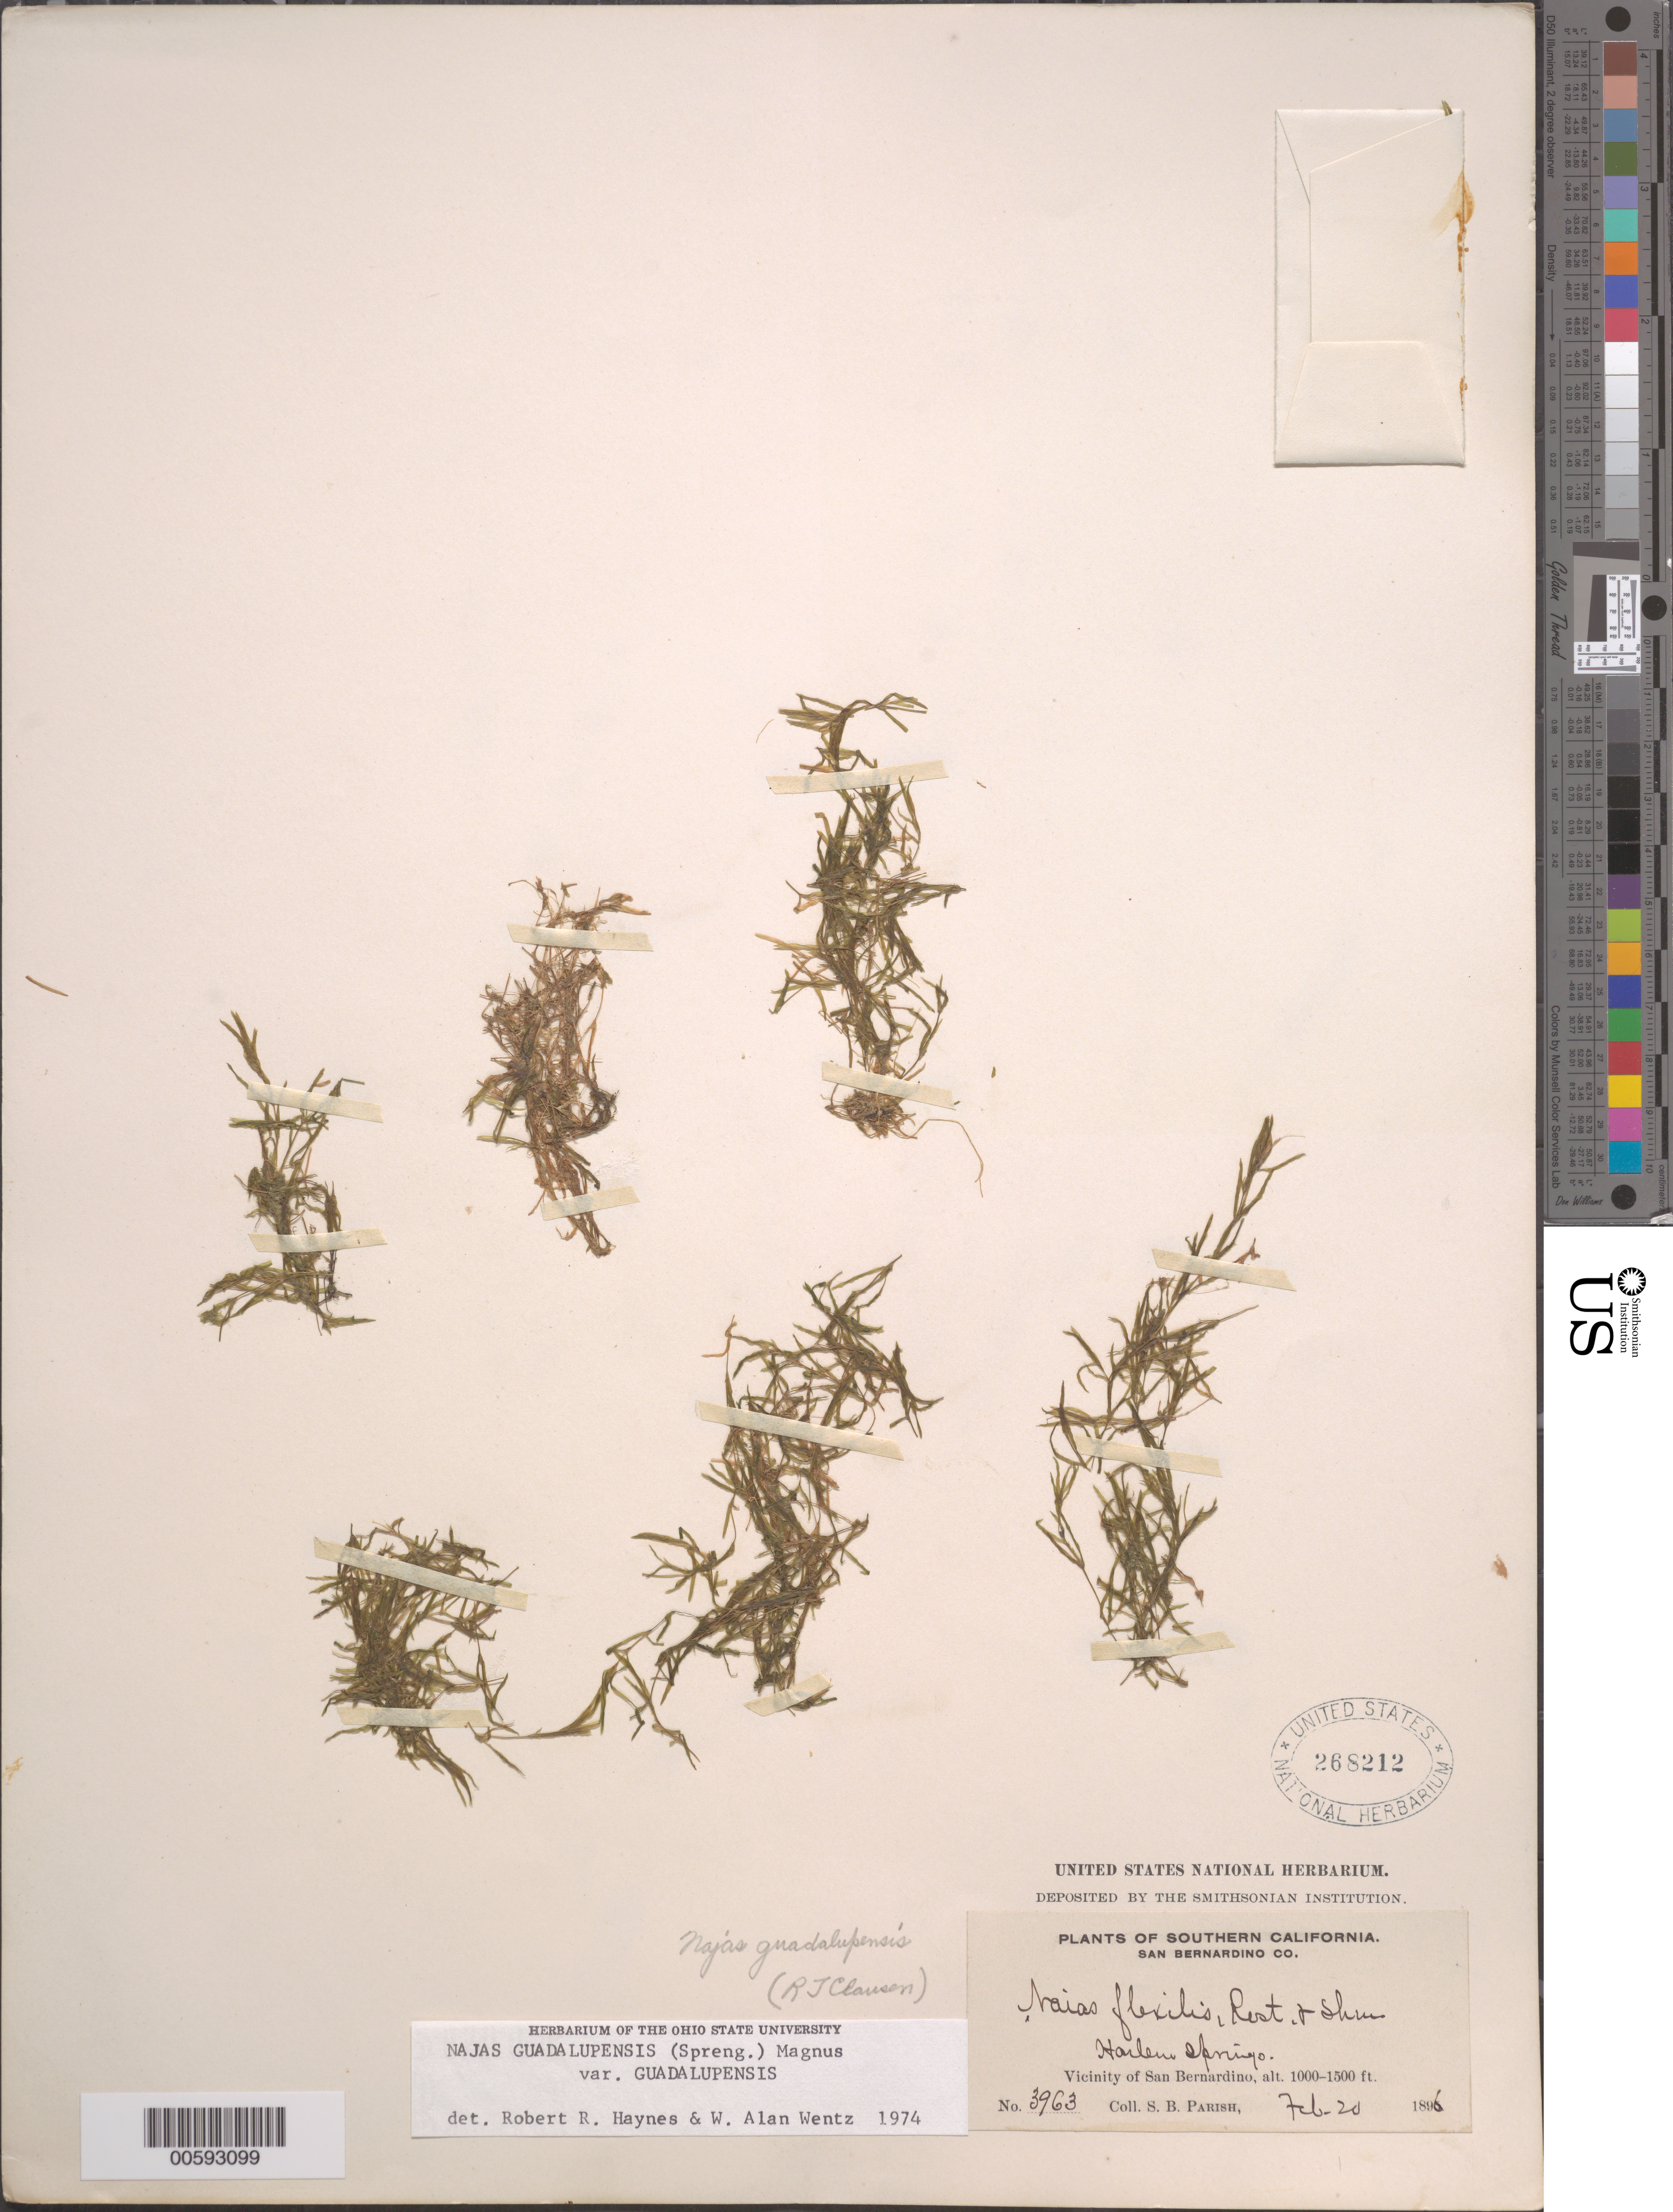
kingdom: Plantae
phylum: Tracheophyta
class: Liliopsida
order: Alismatales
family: Hydrocharitaceae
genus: Najas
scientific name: Najas guadalupensis var. guadalupensis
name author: (Spreng.) Magnus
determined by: Haynes, R. R.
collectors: S. B. Parish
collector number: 3963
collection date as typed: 20 Feb 1896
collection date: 1896-02-20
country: United States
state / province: California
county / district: San Bernardino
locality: Harlem Springs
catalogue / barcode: US 268212